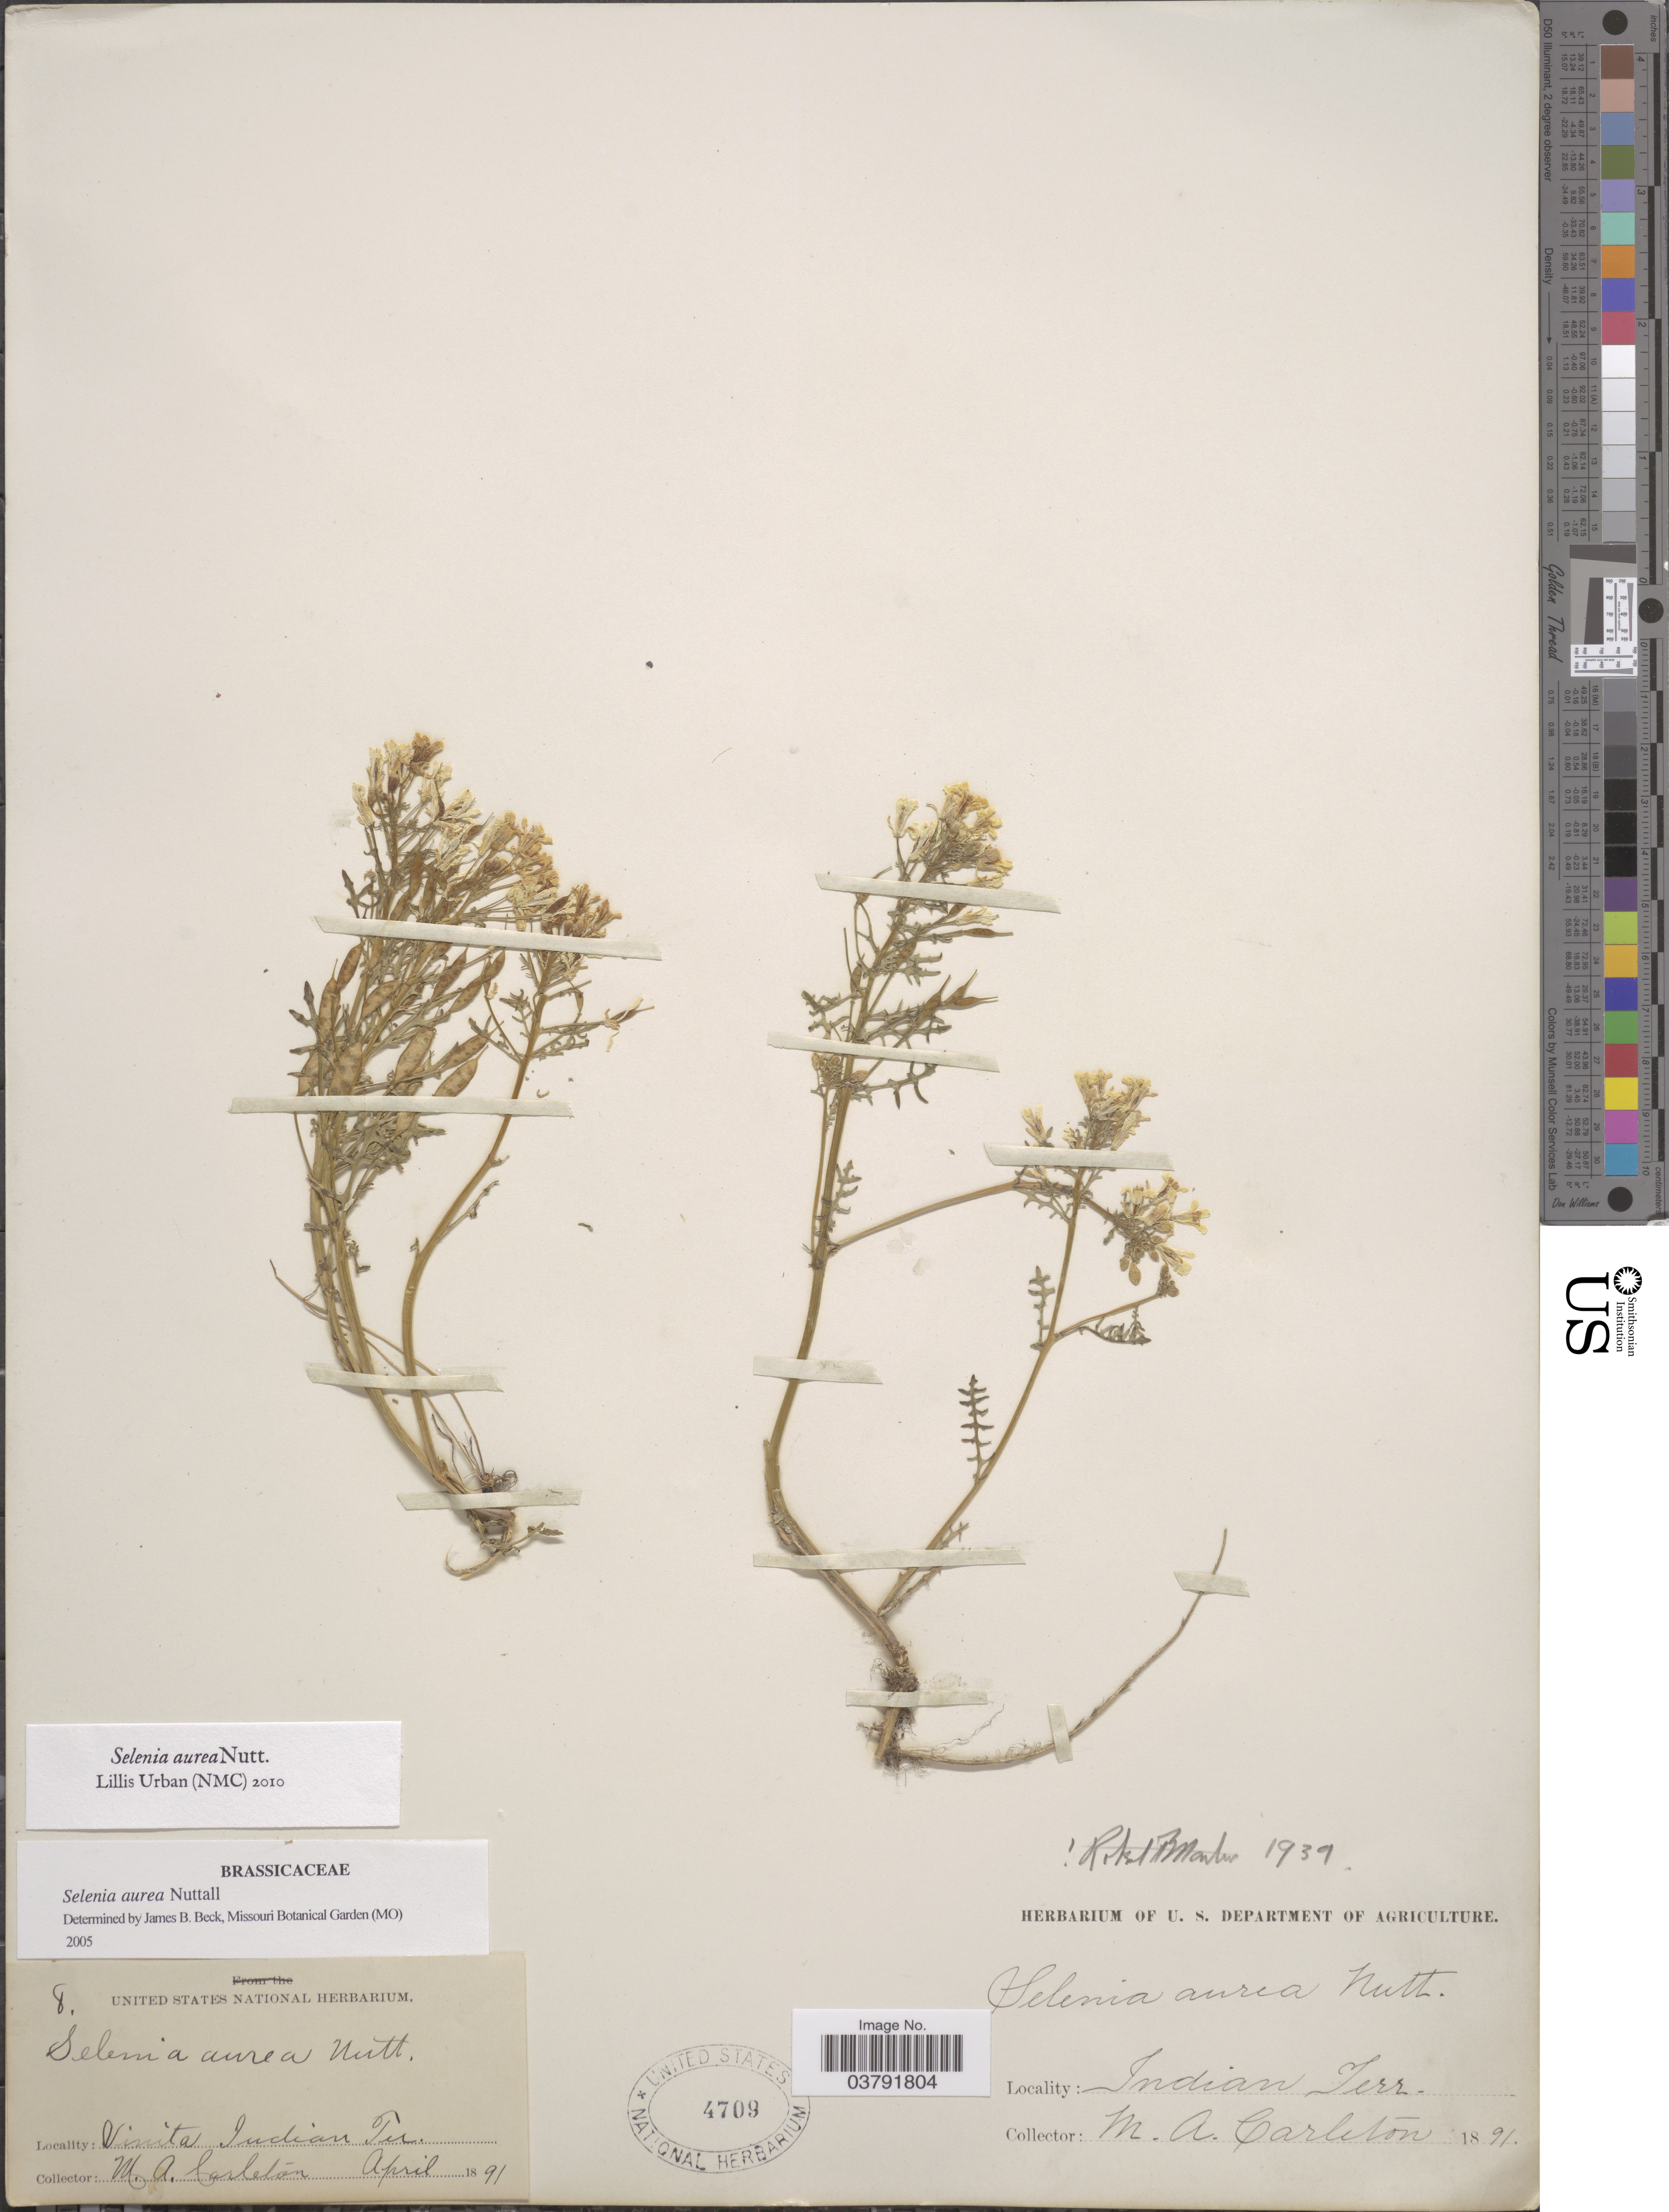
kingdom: Plantae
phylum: Tracheophyta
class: Magnoliopsida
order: Brassicales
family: Brassicaceae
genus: Selenia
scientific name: Selenia aurea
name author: Nutt.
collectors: M. A. Carleton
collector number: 8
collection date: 1891-04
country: United States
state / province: Oklahoma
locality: Vinita Indian Ter.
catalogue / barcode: US 4709